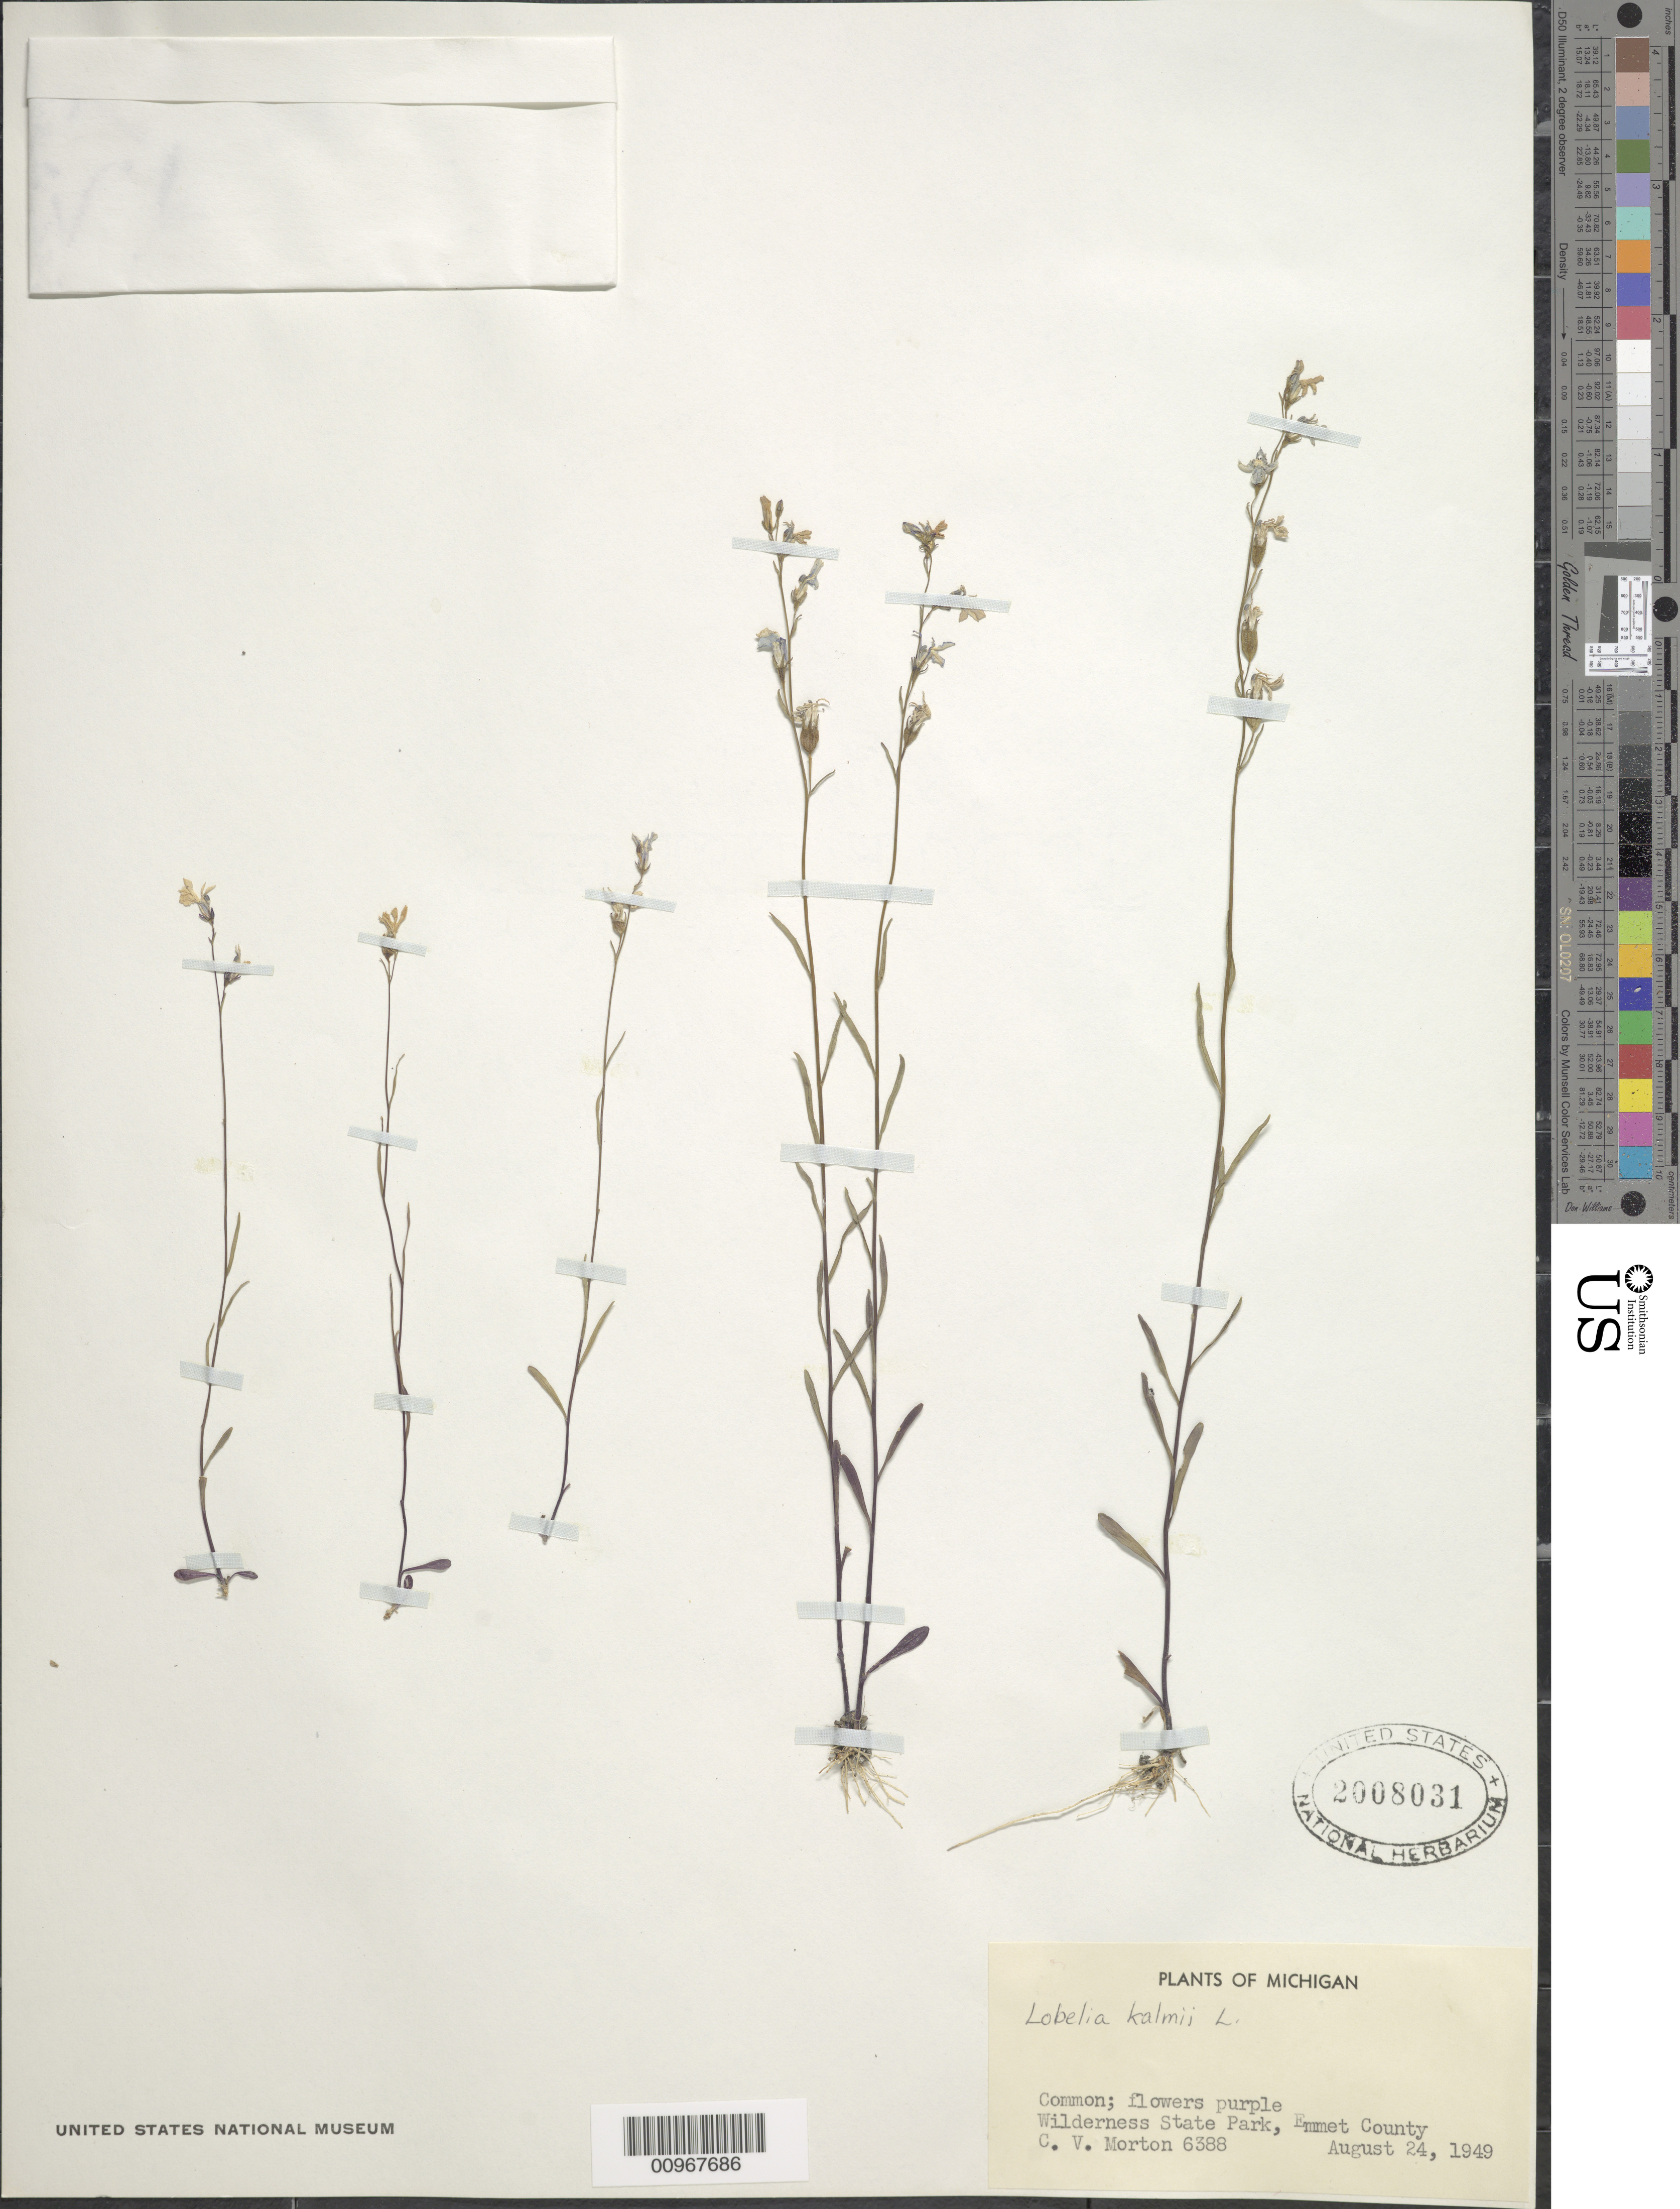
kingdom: Plantae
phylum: Tracheophyta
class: Magnoliopsida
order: Asterales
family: Campanulaceae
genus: Lobelia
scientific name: Lobelia kalmii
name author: L.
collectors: C. V. Morton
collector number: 6388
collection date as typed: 24 Aug 1949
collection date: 1949-08-24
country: United States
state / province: Michigan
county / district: Emmet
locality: Wilderness State Park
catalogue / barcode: US 2008031